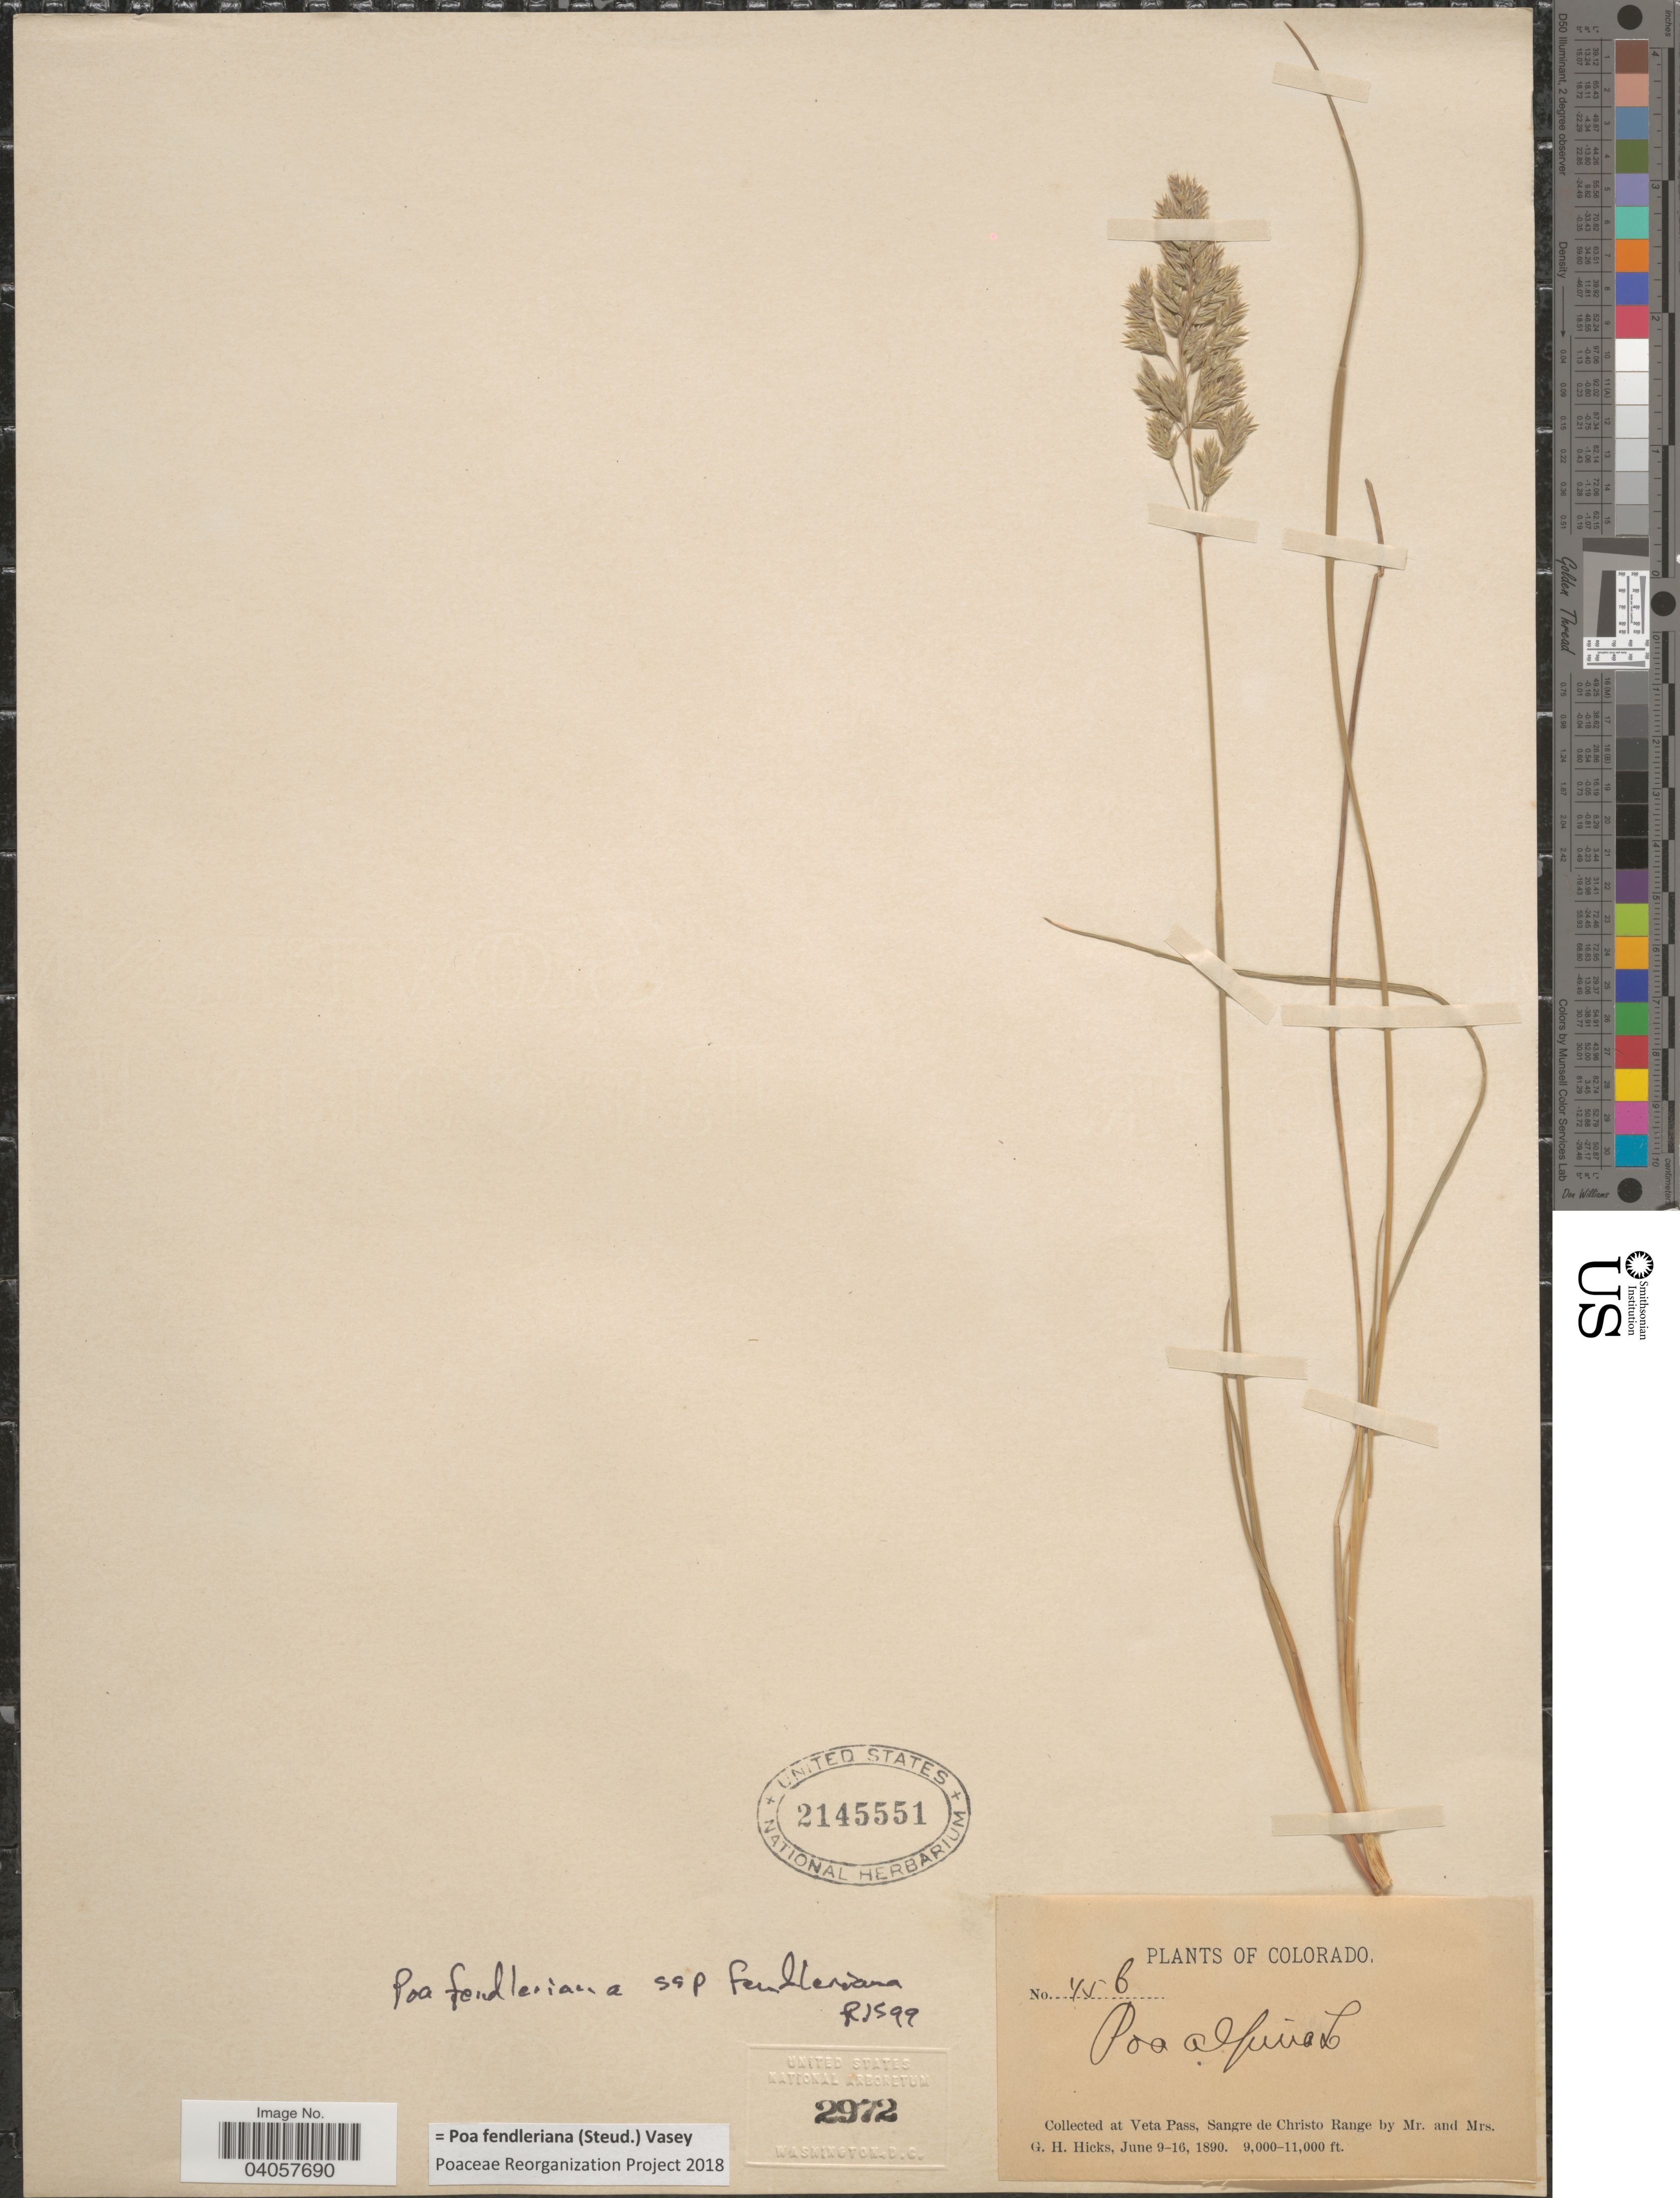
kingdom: Plantae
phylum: Tracheophyta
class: Liliopsida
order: Poales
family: Poaceae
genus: Poa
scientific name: Poa fendleriana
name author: (Steud.) Vasey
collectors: G. Hicks & G. Hicks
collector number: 456*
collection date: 1890-06-09/1890-06-16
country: United States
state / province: Colorado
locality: At Veta Pass, Sangre de Christo Range.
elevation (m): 2743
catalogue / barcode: US 2145551